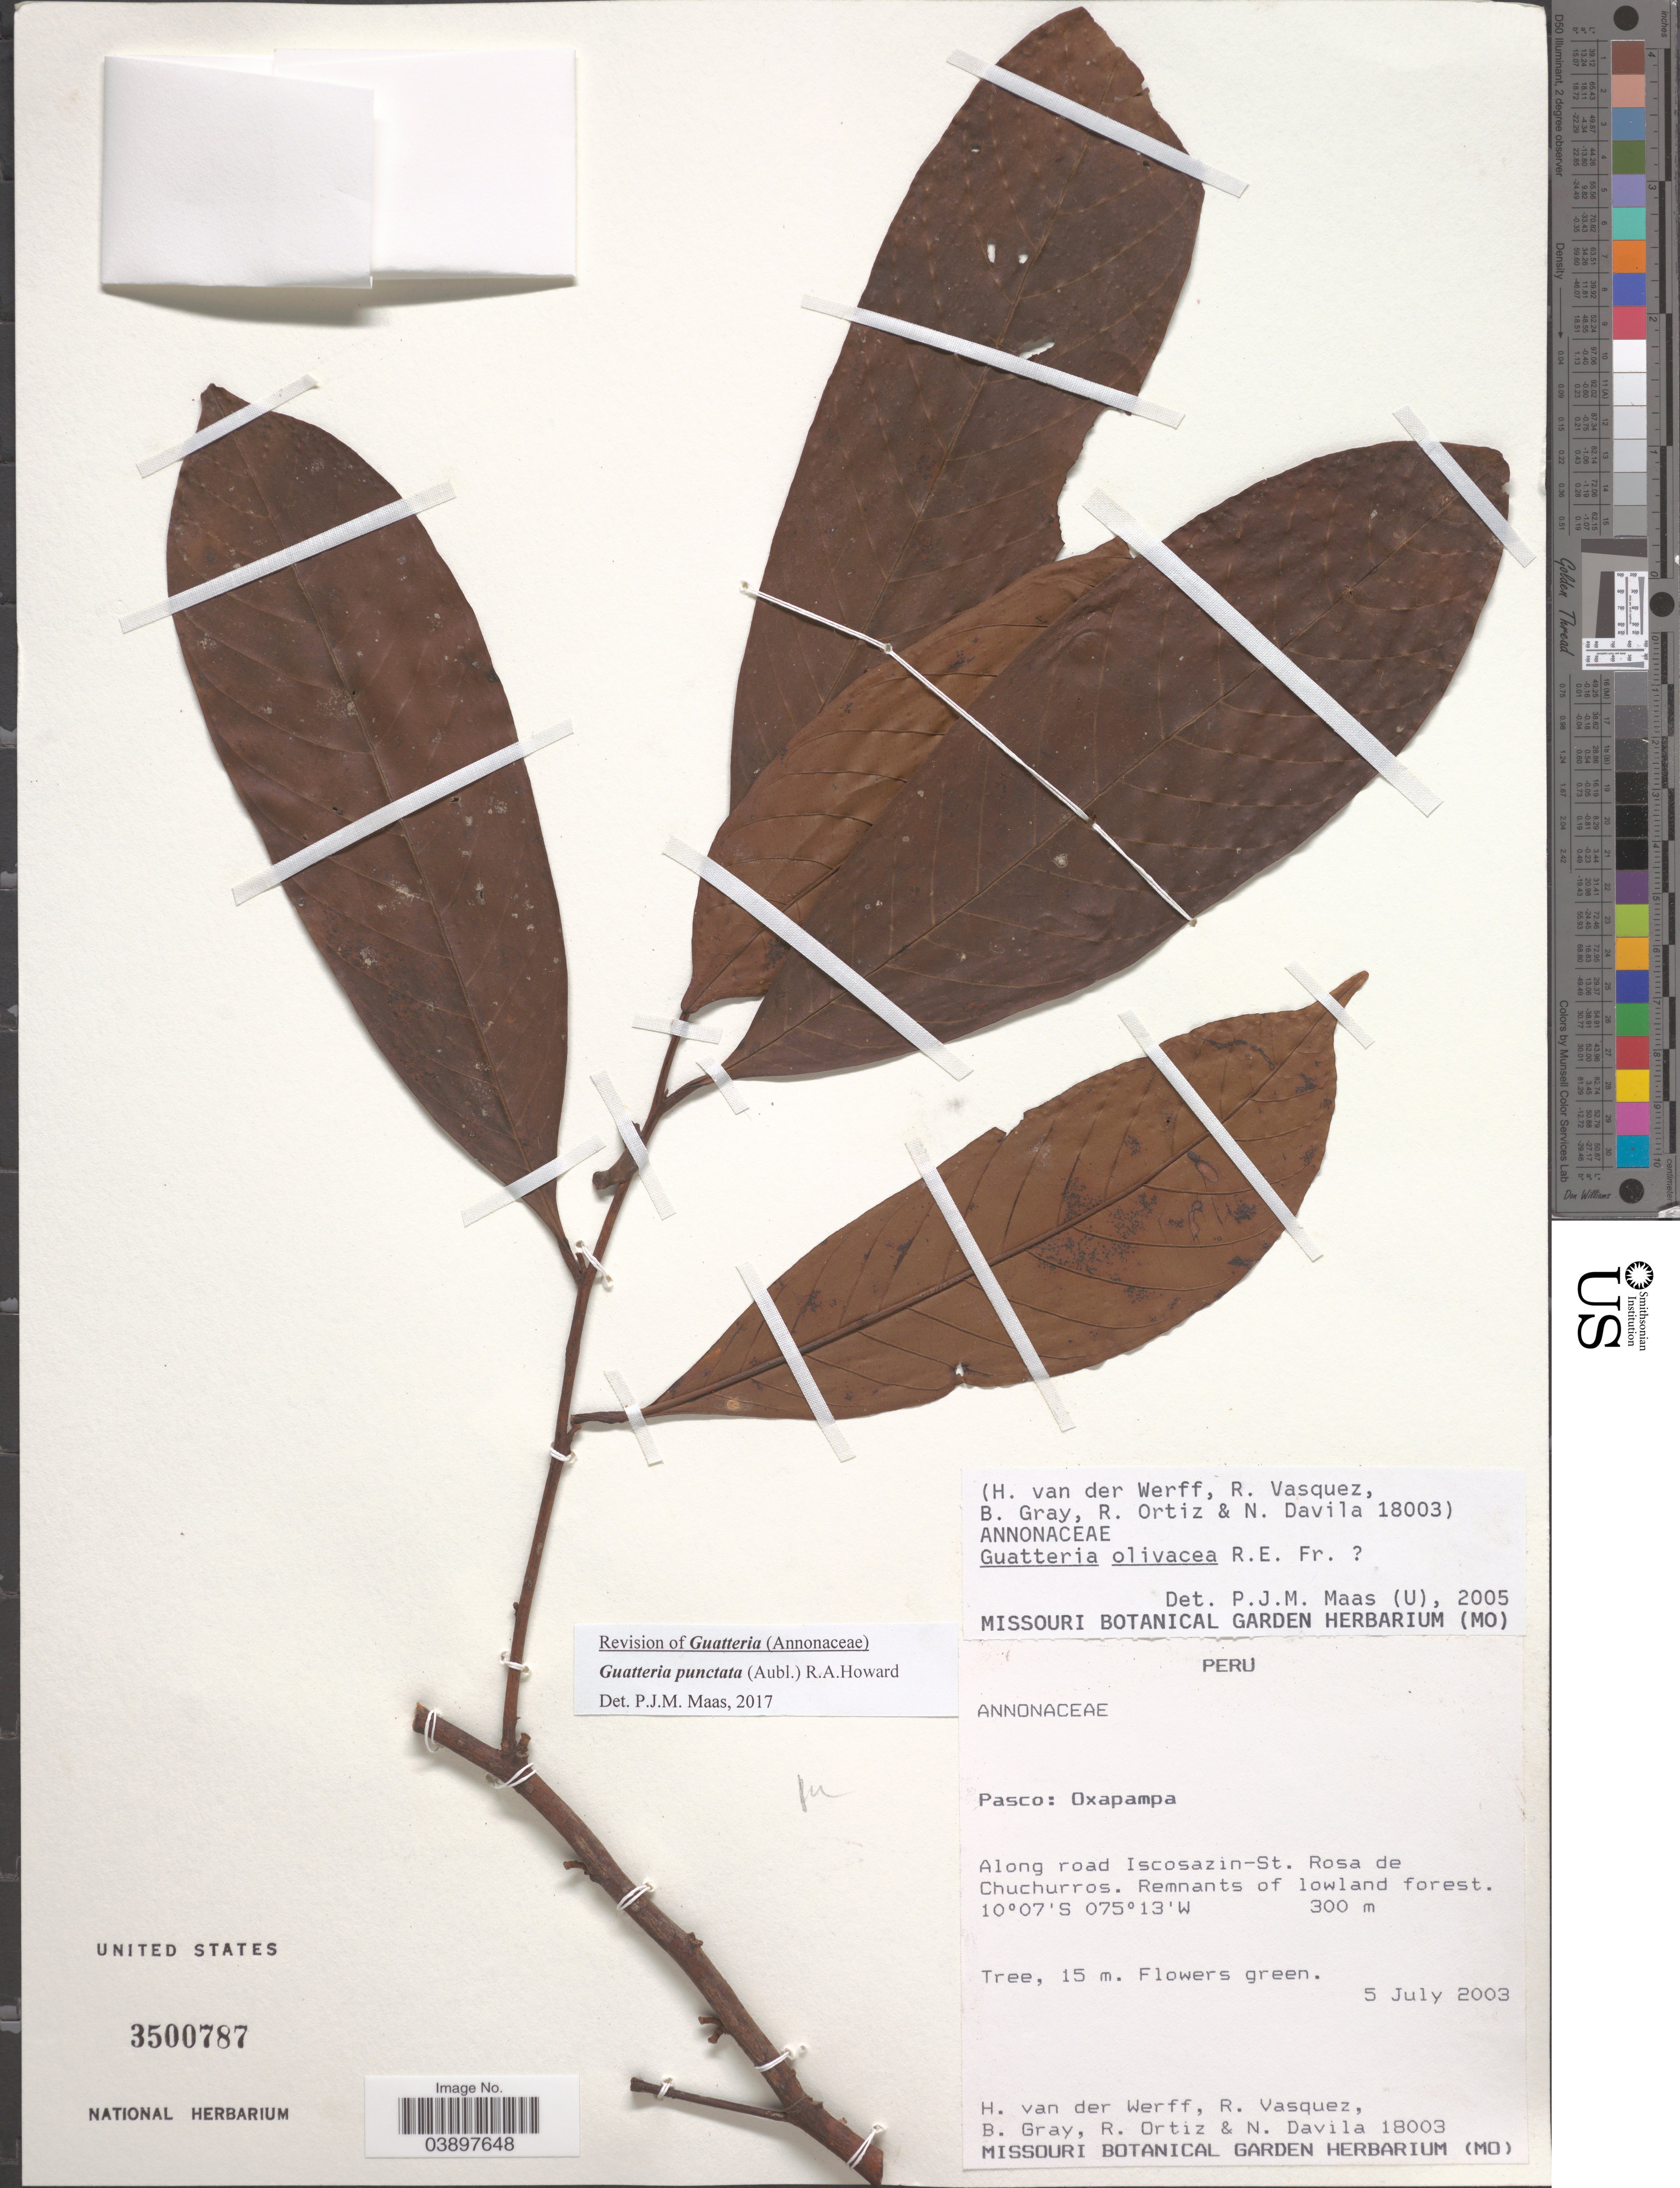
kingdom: Plantae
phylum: Tracheophyta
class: Magnoliopsida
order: Magnoliales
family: Annonaceae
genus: Guatteria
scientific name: Guatteria punctata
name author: (Aubl.) R.A. Howard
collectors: H. van der Werff, R. Vasquez, B. Gray, R. Ortiz & N. Dávila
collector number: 18003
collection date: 2003-07-05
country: Peru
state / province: Pasco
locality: Oxapampa. Along road Iscosazin-St. Rosa de Chuchurros.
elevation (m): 300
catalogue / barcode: US 3500787